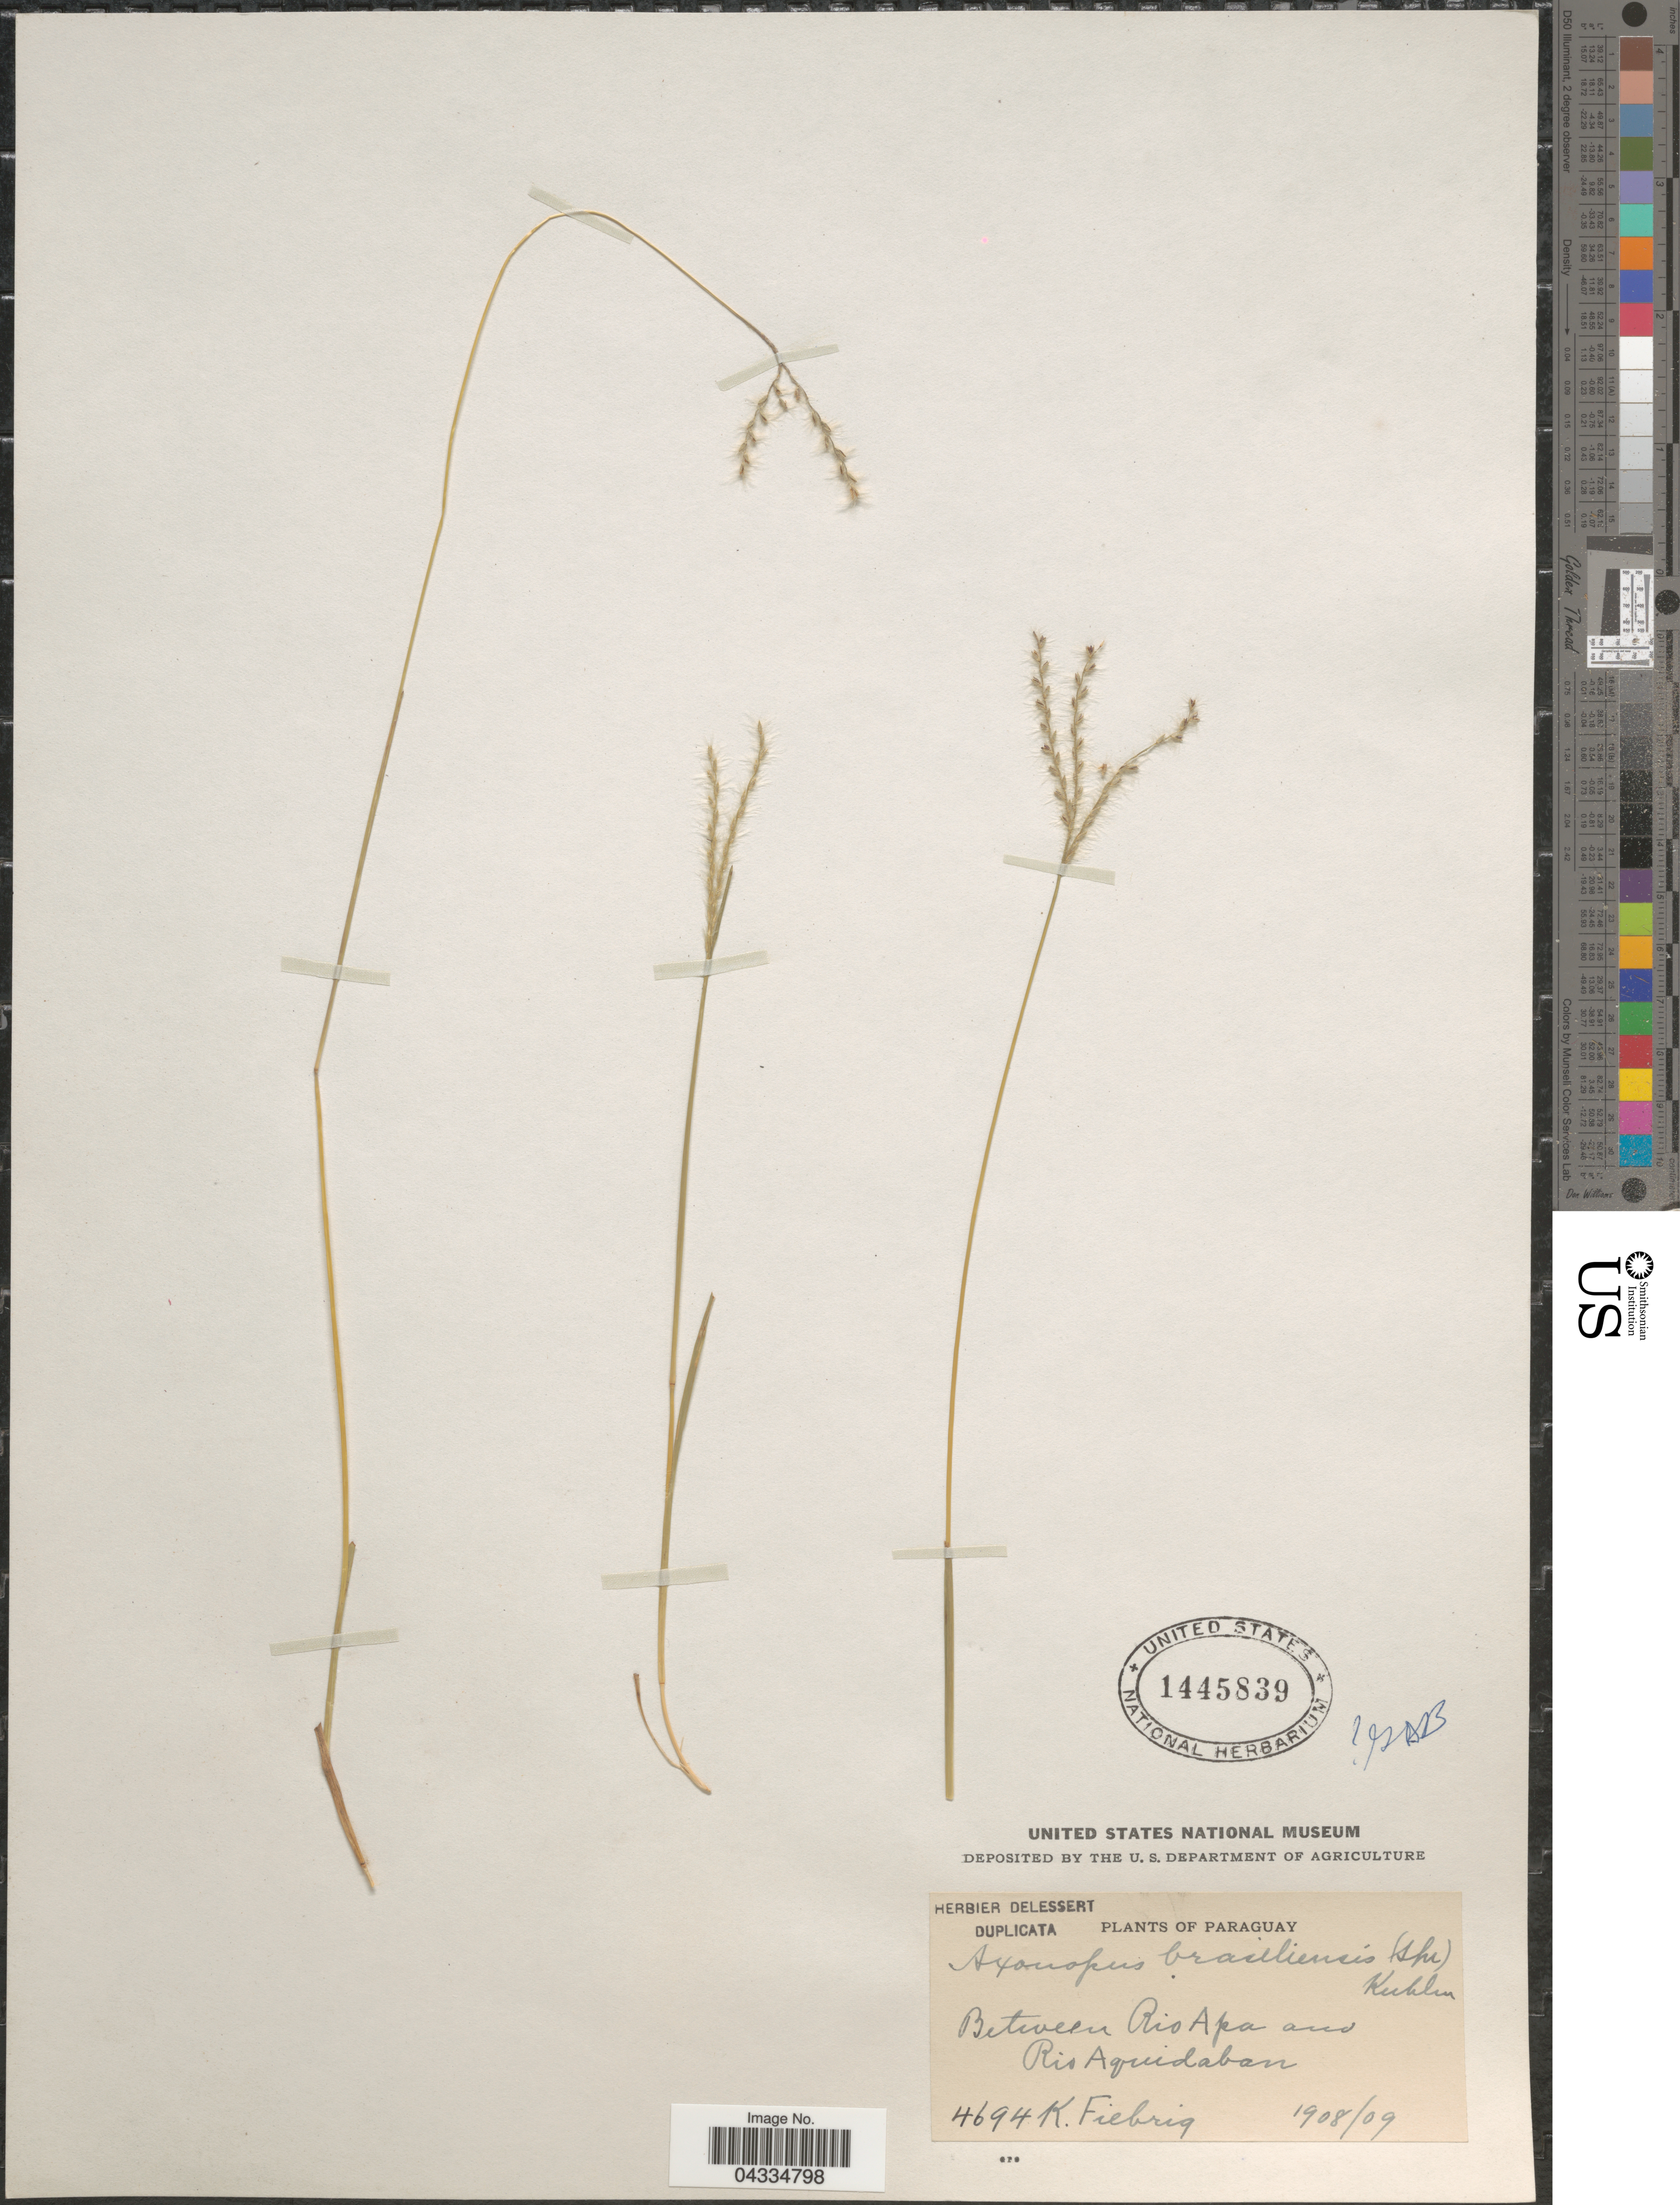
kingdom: Plantae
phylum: Tracheophyta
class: Liliopsida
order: Poales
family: Poaceae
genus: Axonopus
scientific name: Axonopus brasiliensis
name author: Kuhlm.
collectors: K. Fiebrig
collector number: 4694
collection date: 1908/1909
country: Paraguay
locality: Between Rio Apa and Rio Aquidaban.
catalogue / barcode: US 1445839